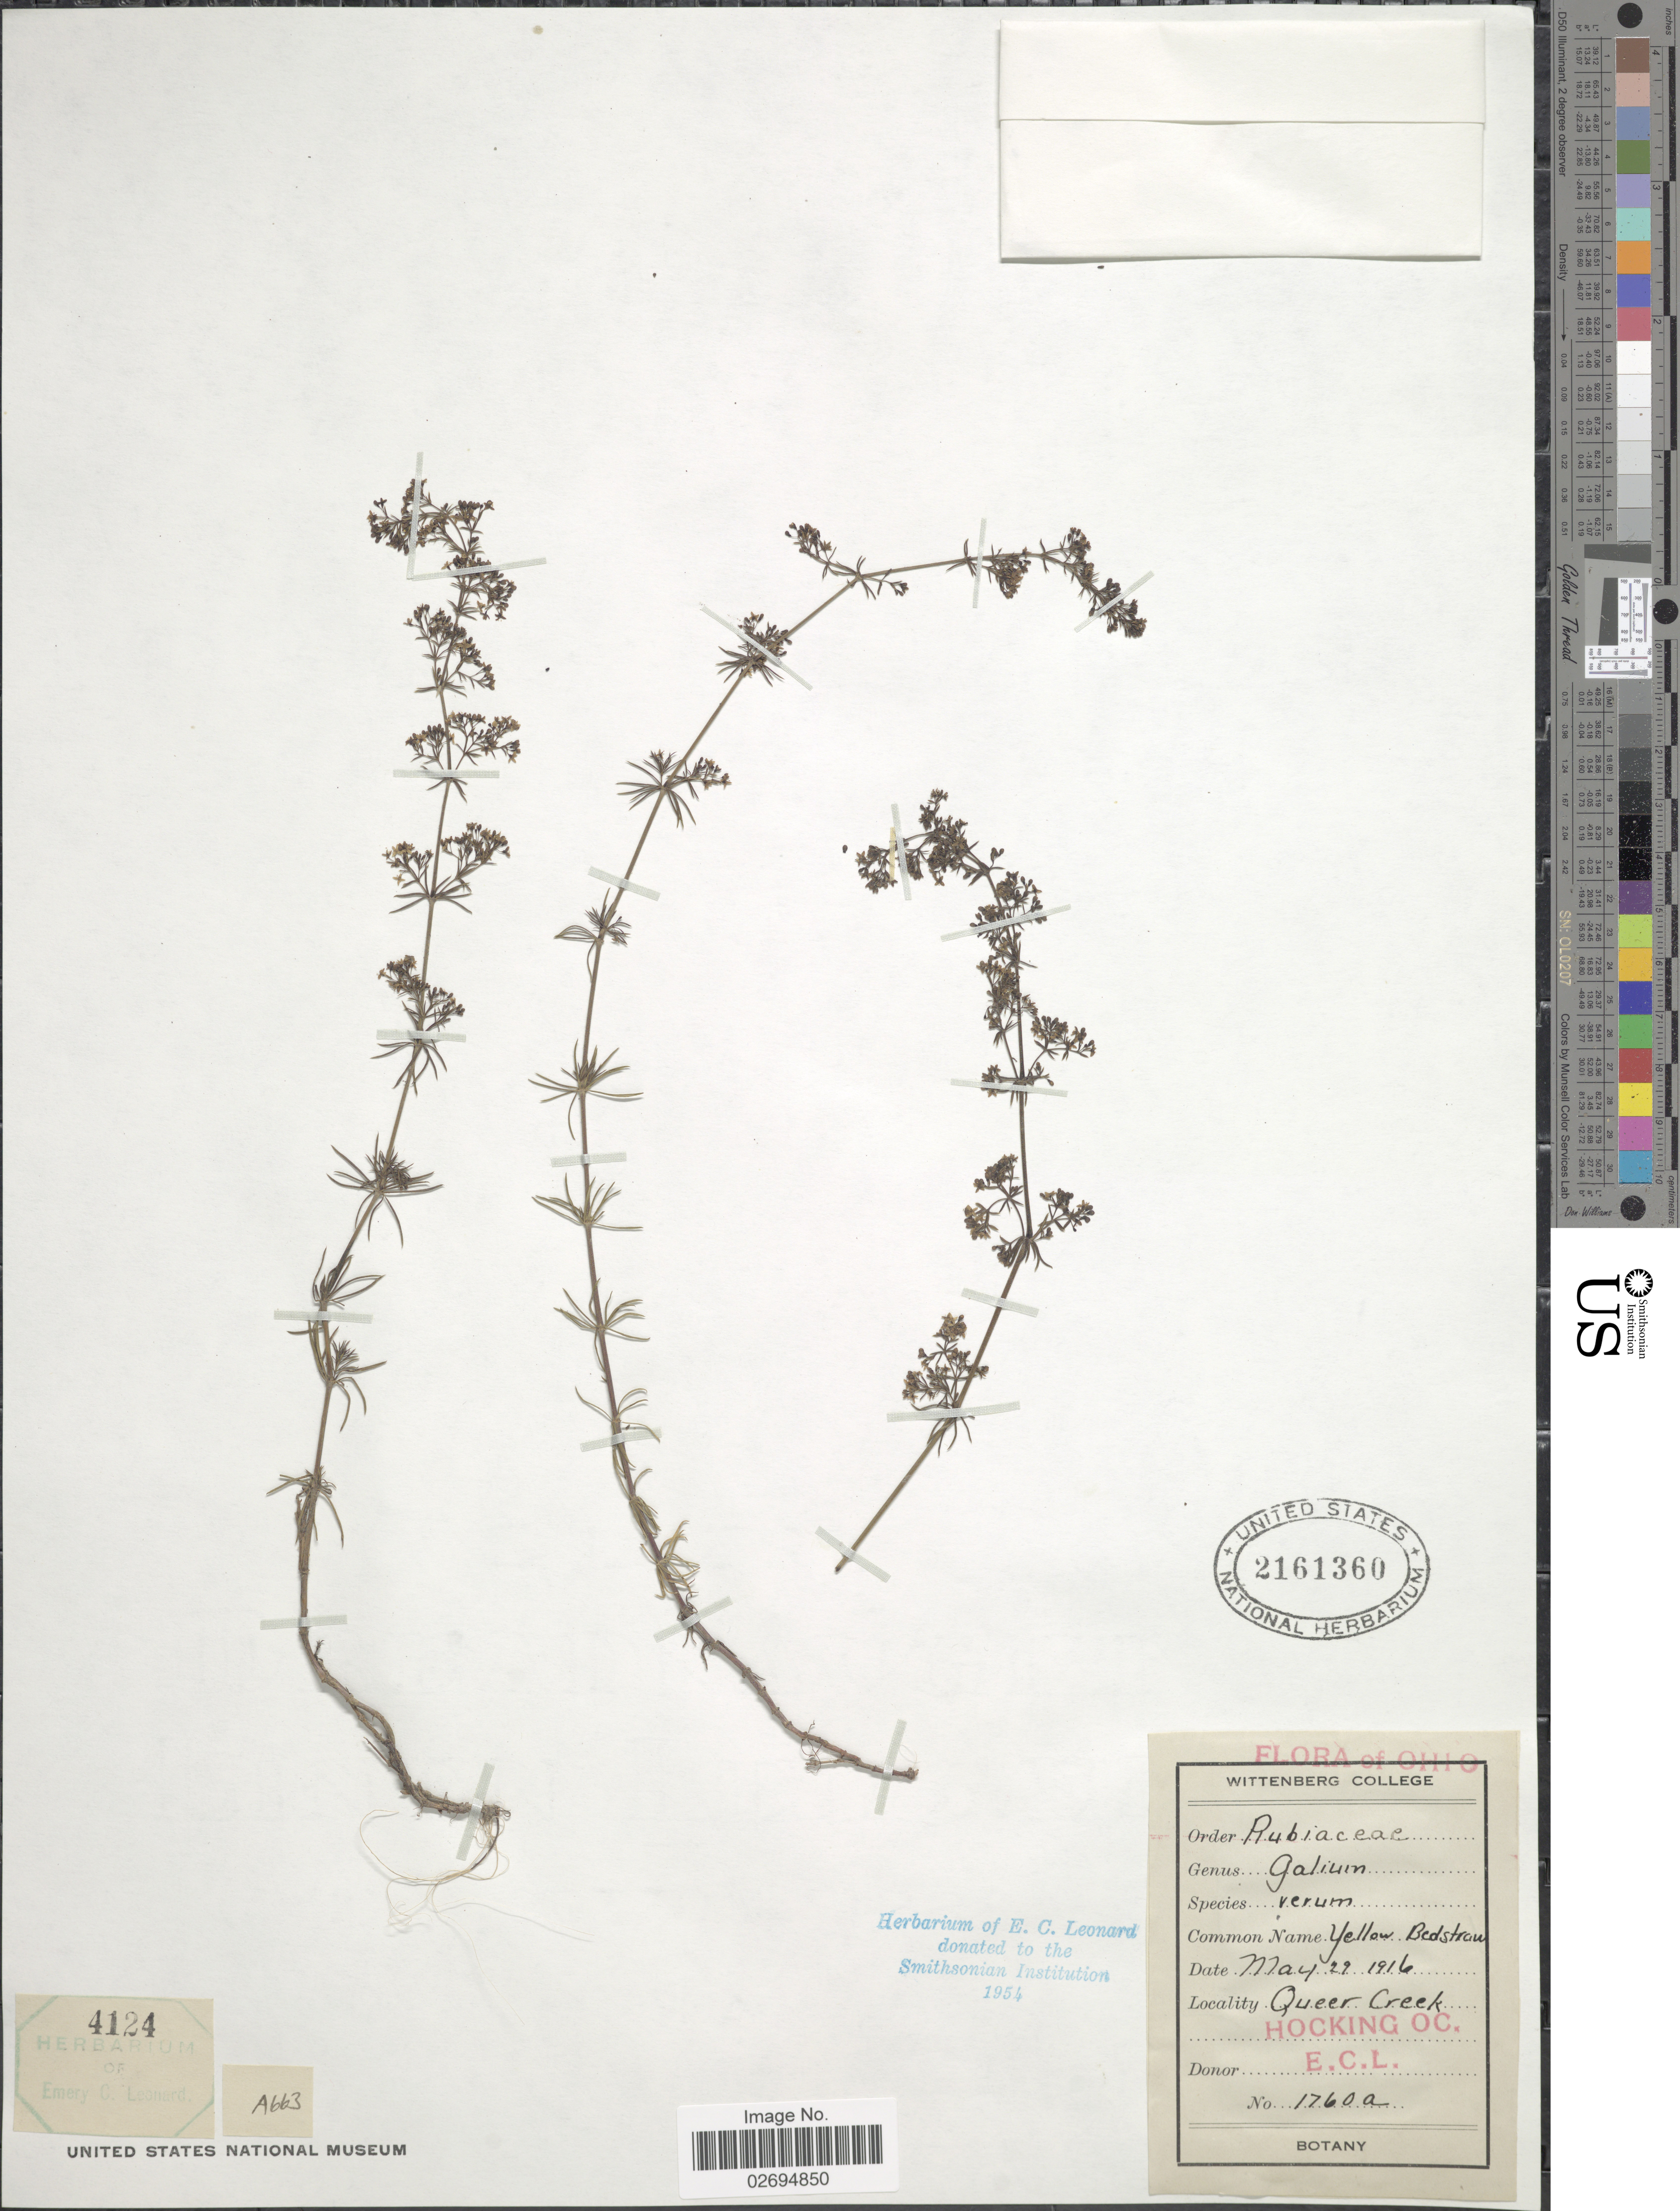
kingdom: Plantae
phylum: Tracheophyta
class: Magnoliopsida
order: Gentianales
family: Rubiaceae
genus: Galium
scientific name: Galium verum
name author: L.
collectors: E. C. Leonard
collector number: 1760a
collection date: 1916-05-29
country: United States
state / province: Ohio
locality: Queer Creek, Hocking Oc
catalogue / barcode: US 2161360